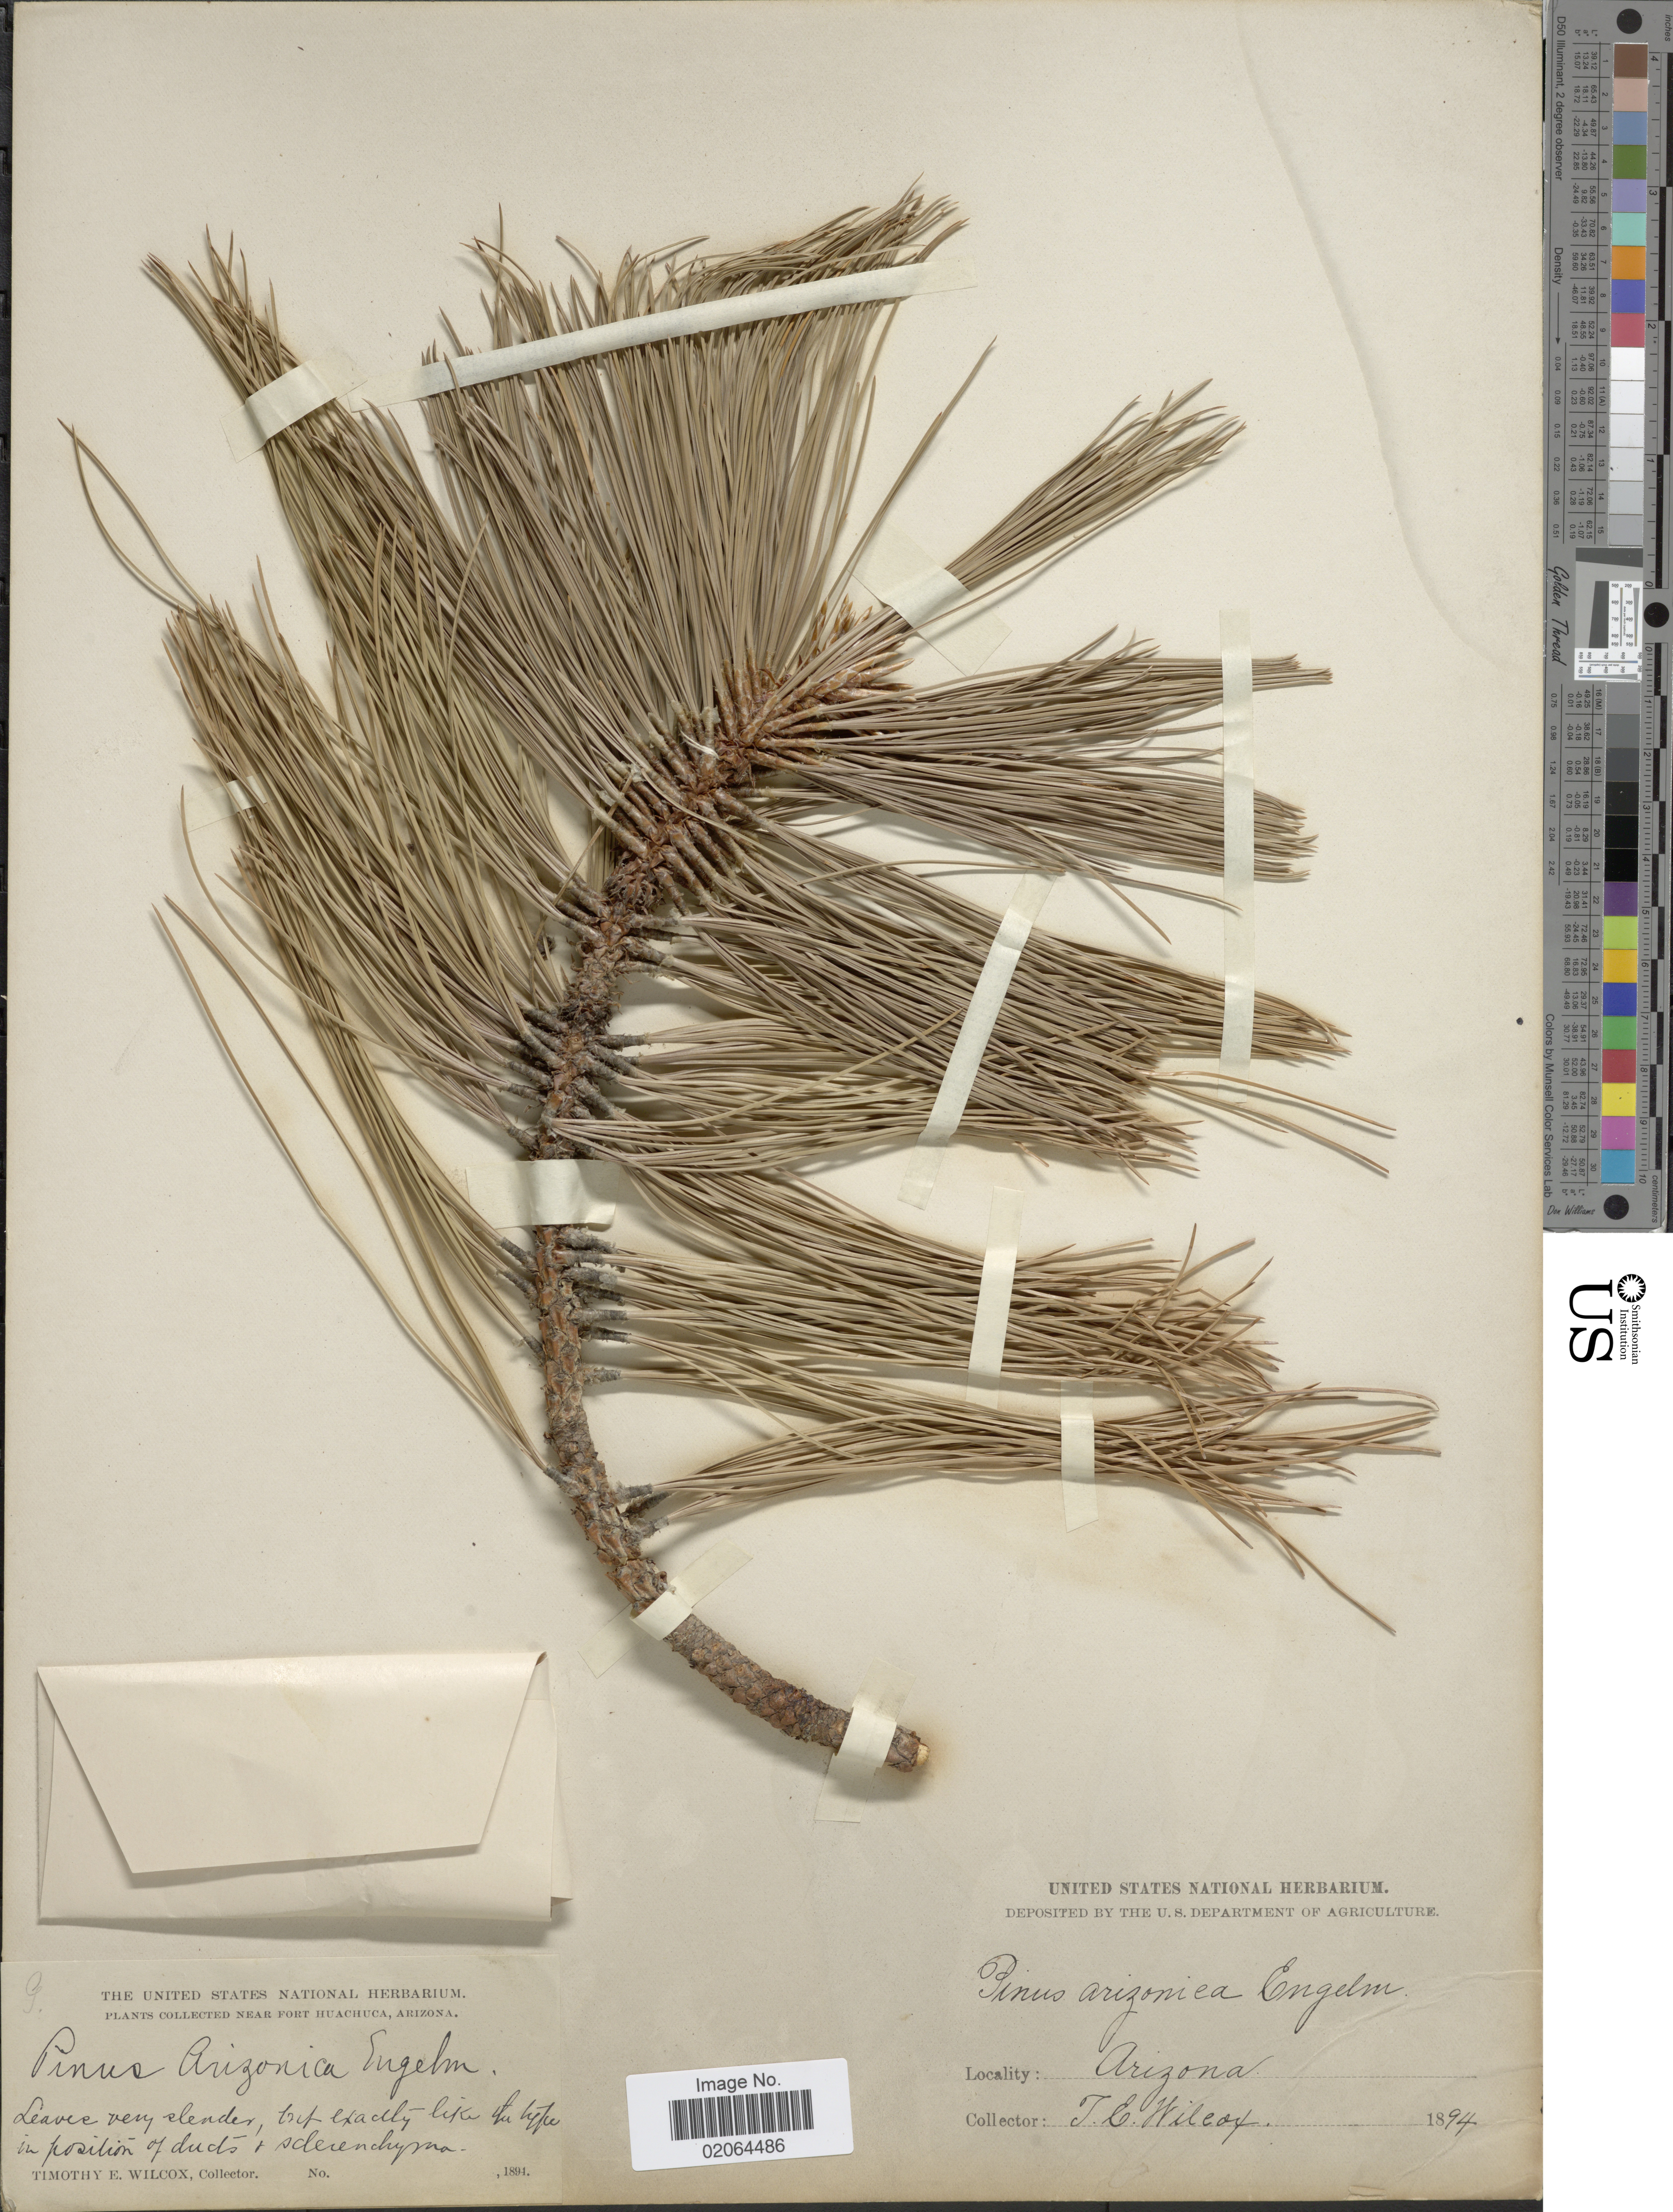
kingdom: Plantae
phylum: Tracheophyta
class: Pinopsida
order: Pinales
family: Pinaceae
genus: Pinus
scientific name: Pinus ponderosa var. arizonica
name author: (Engelm.) Shaw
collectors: T. E. Wilcox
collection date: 1894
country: United States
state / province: Arizona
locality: Near Fort Huachuca.